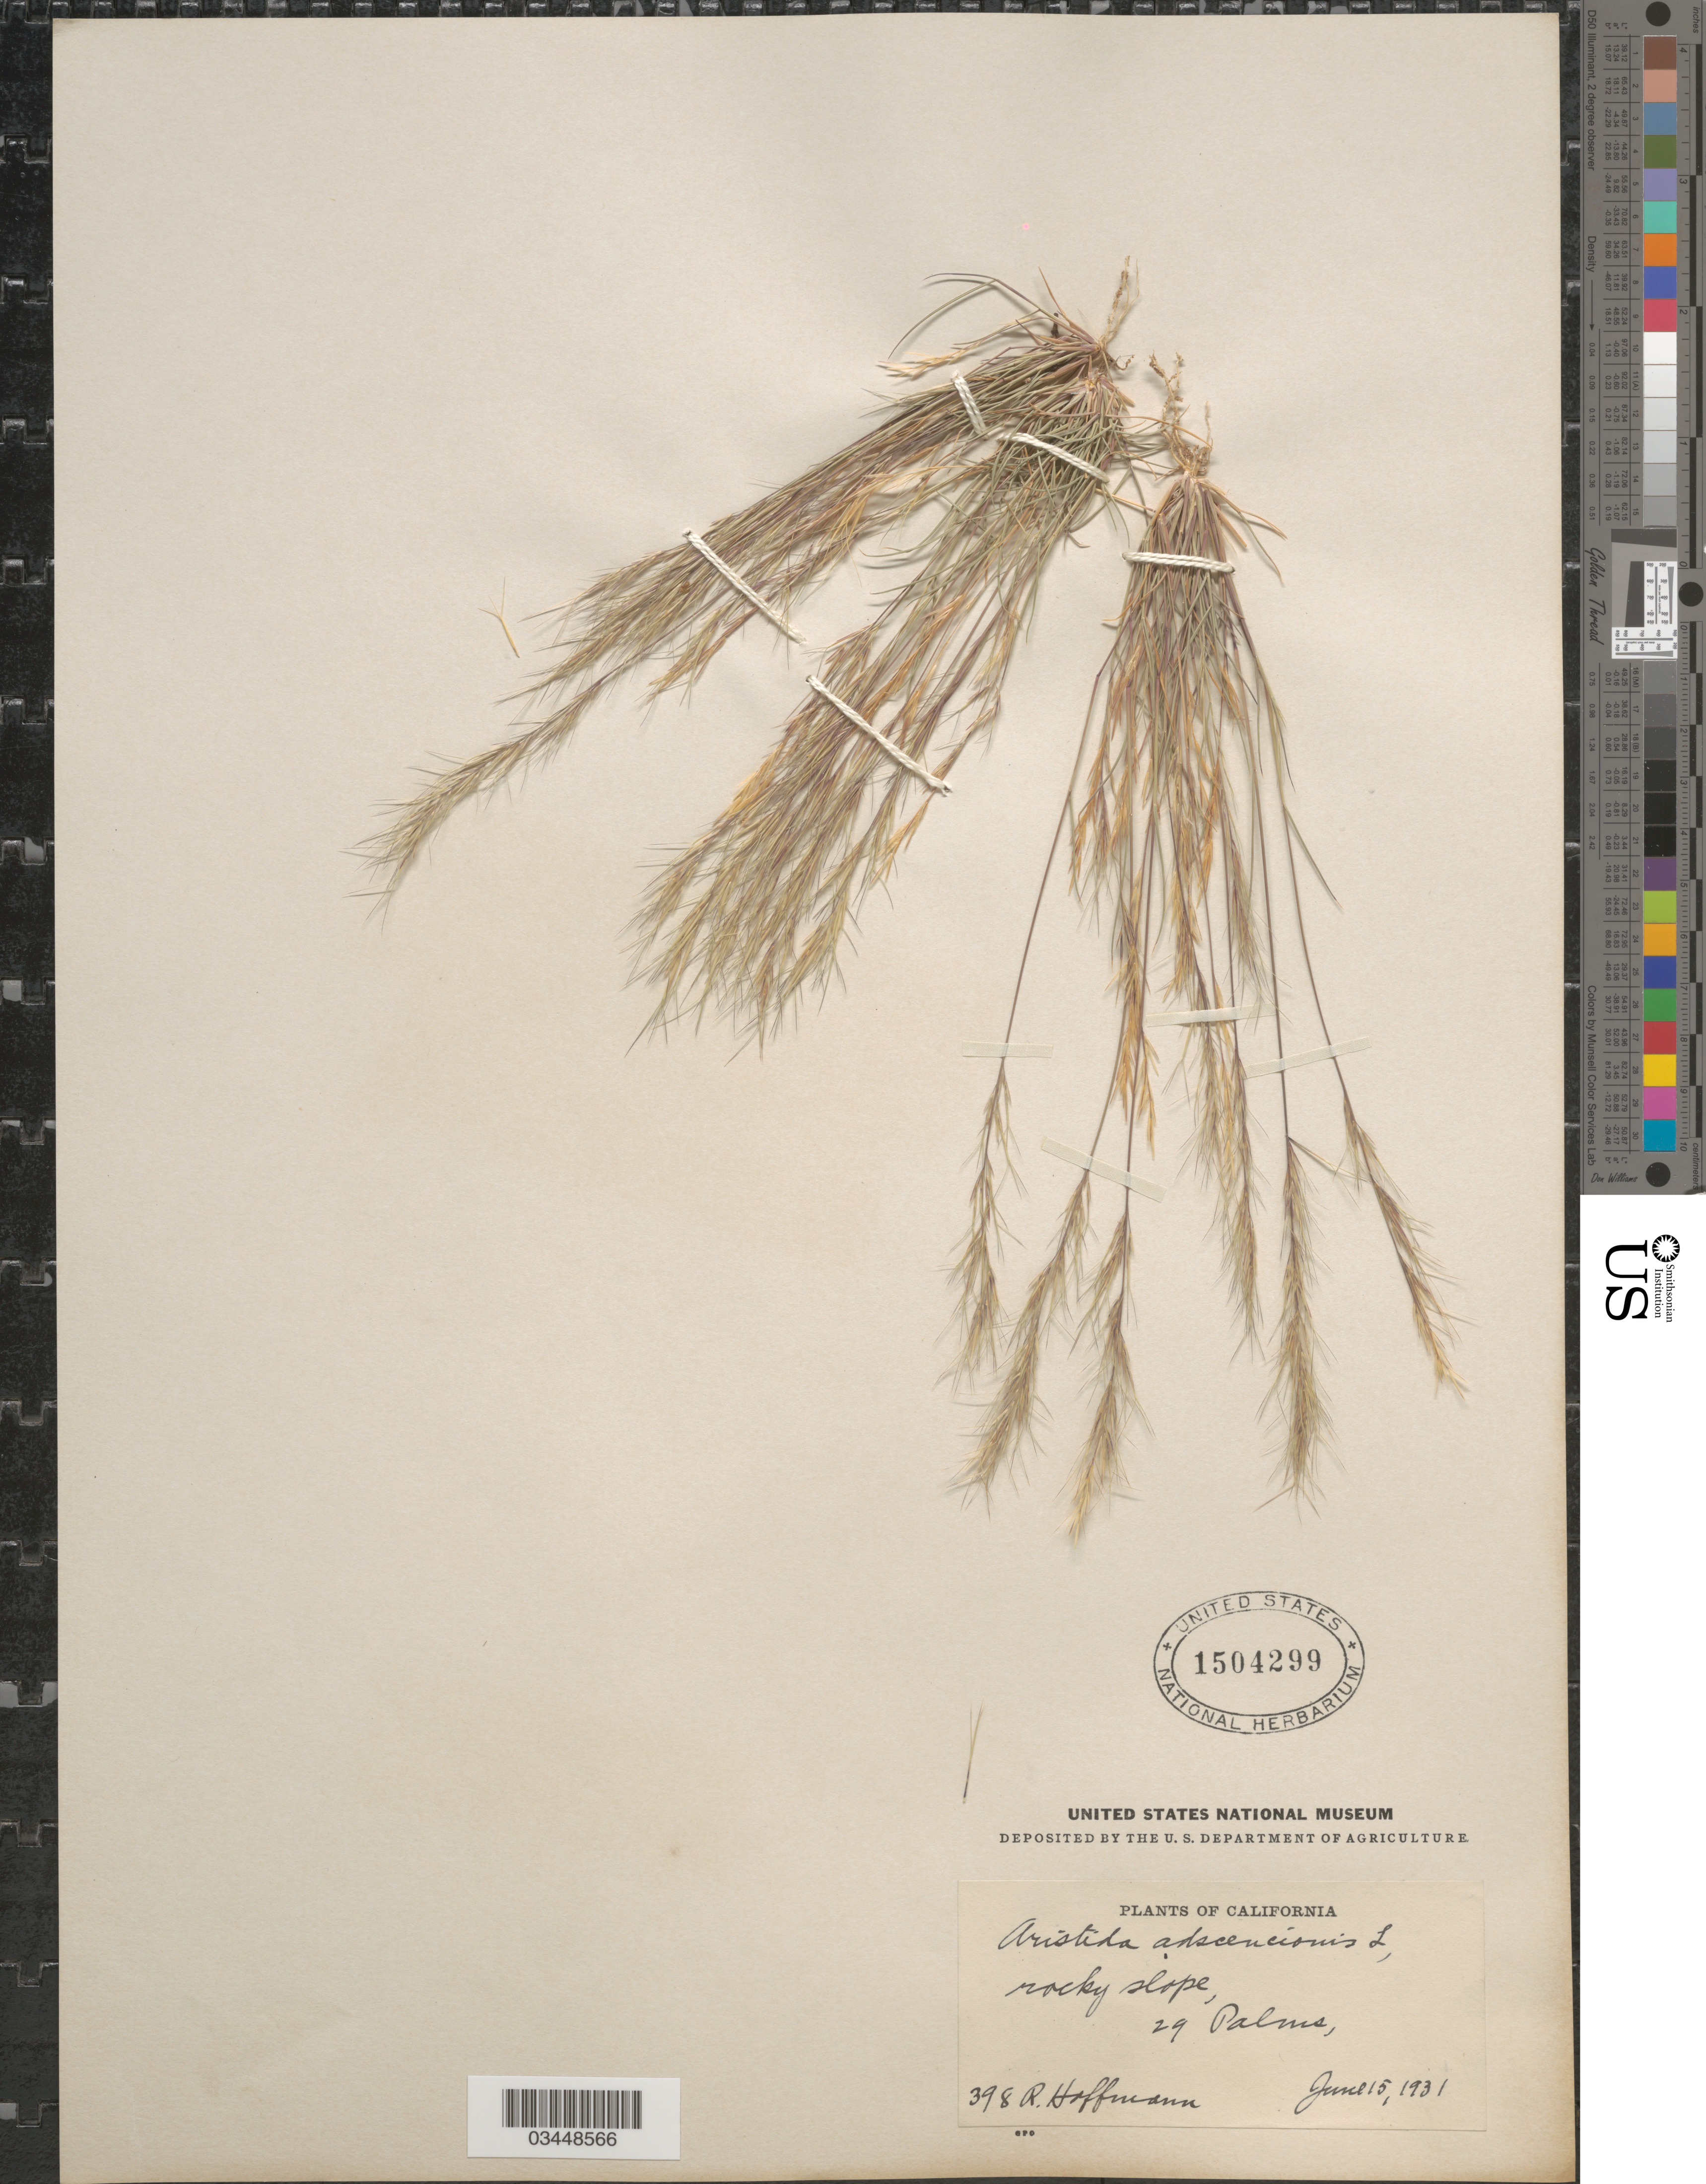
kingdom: Plantae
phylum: Tracheophyta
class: Liliopsida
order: Poales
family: Poaceae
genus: Aristida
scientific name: Aristida adscensionis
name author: L.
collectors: R. Hoffmann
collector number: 398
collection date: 1931-06-15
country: United States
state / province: California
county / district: San Bernardino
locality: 29 Palms.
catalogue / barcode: US 1504299